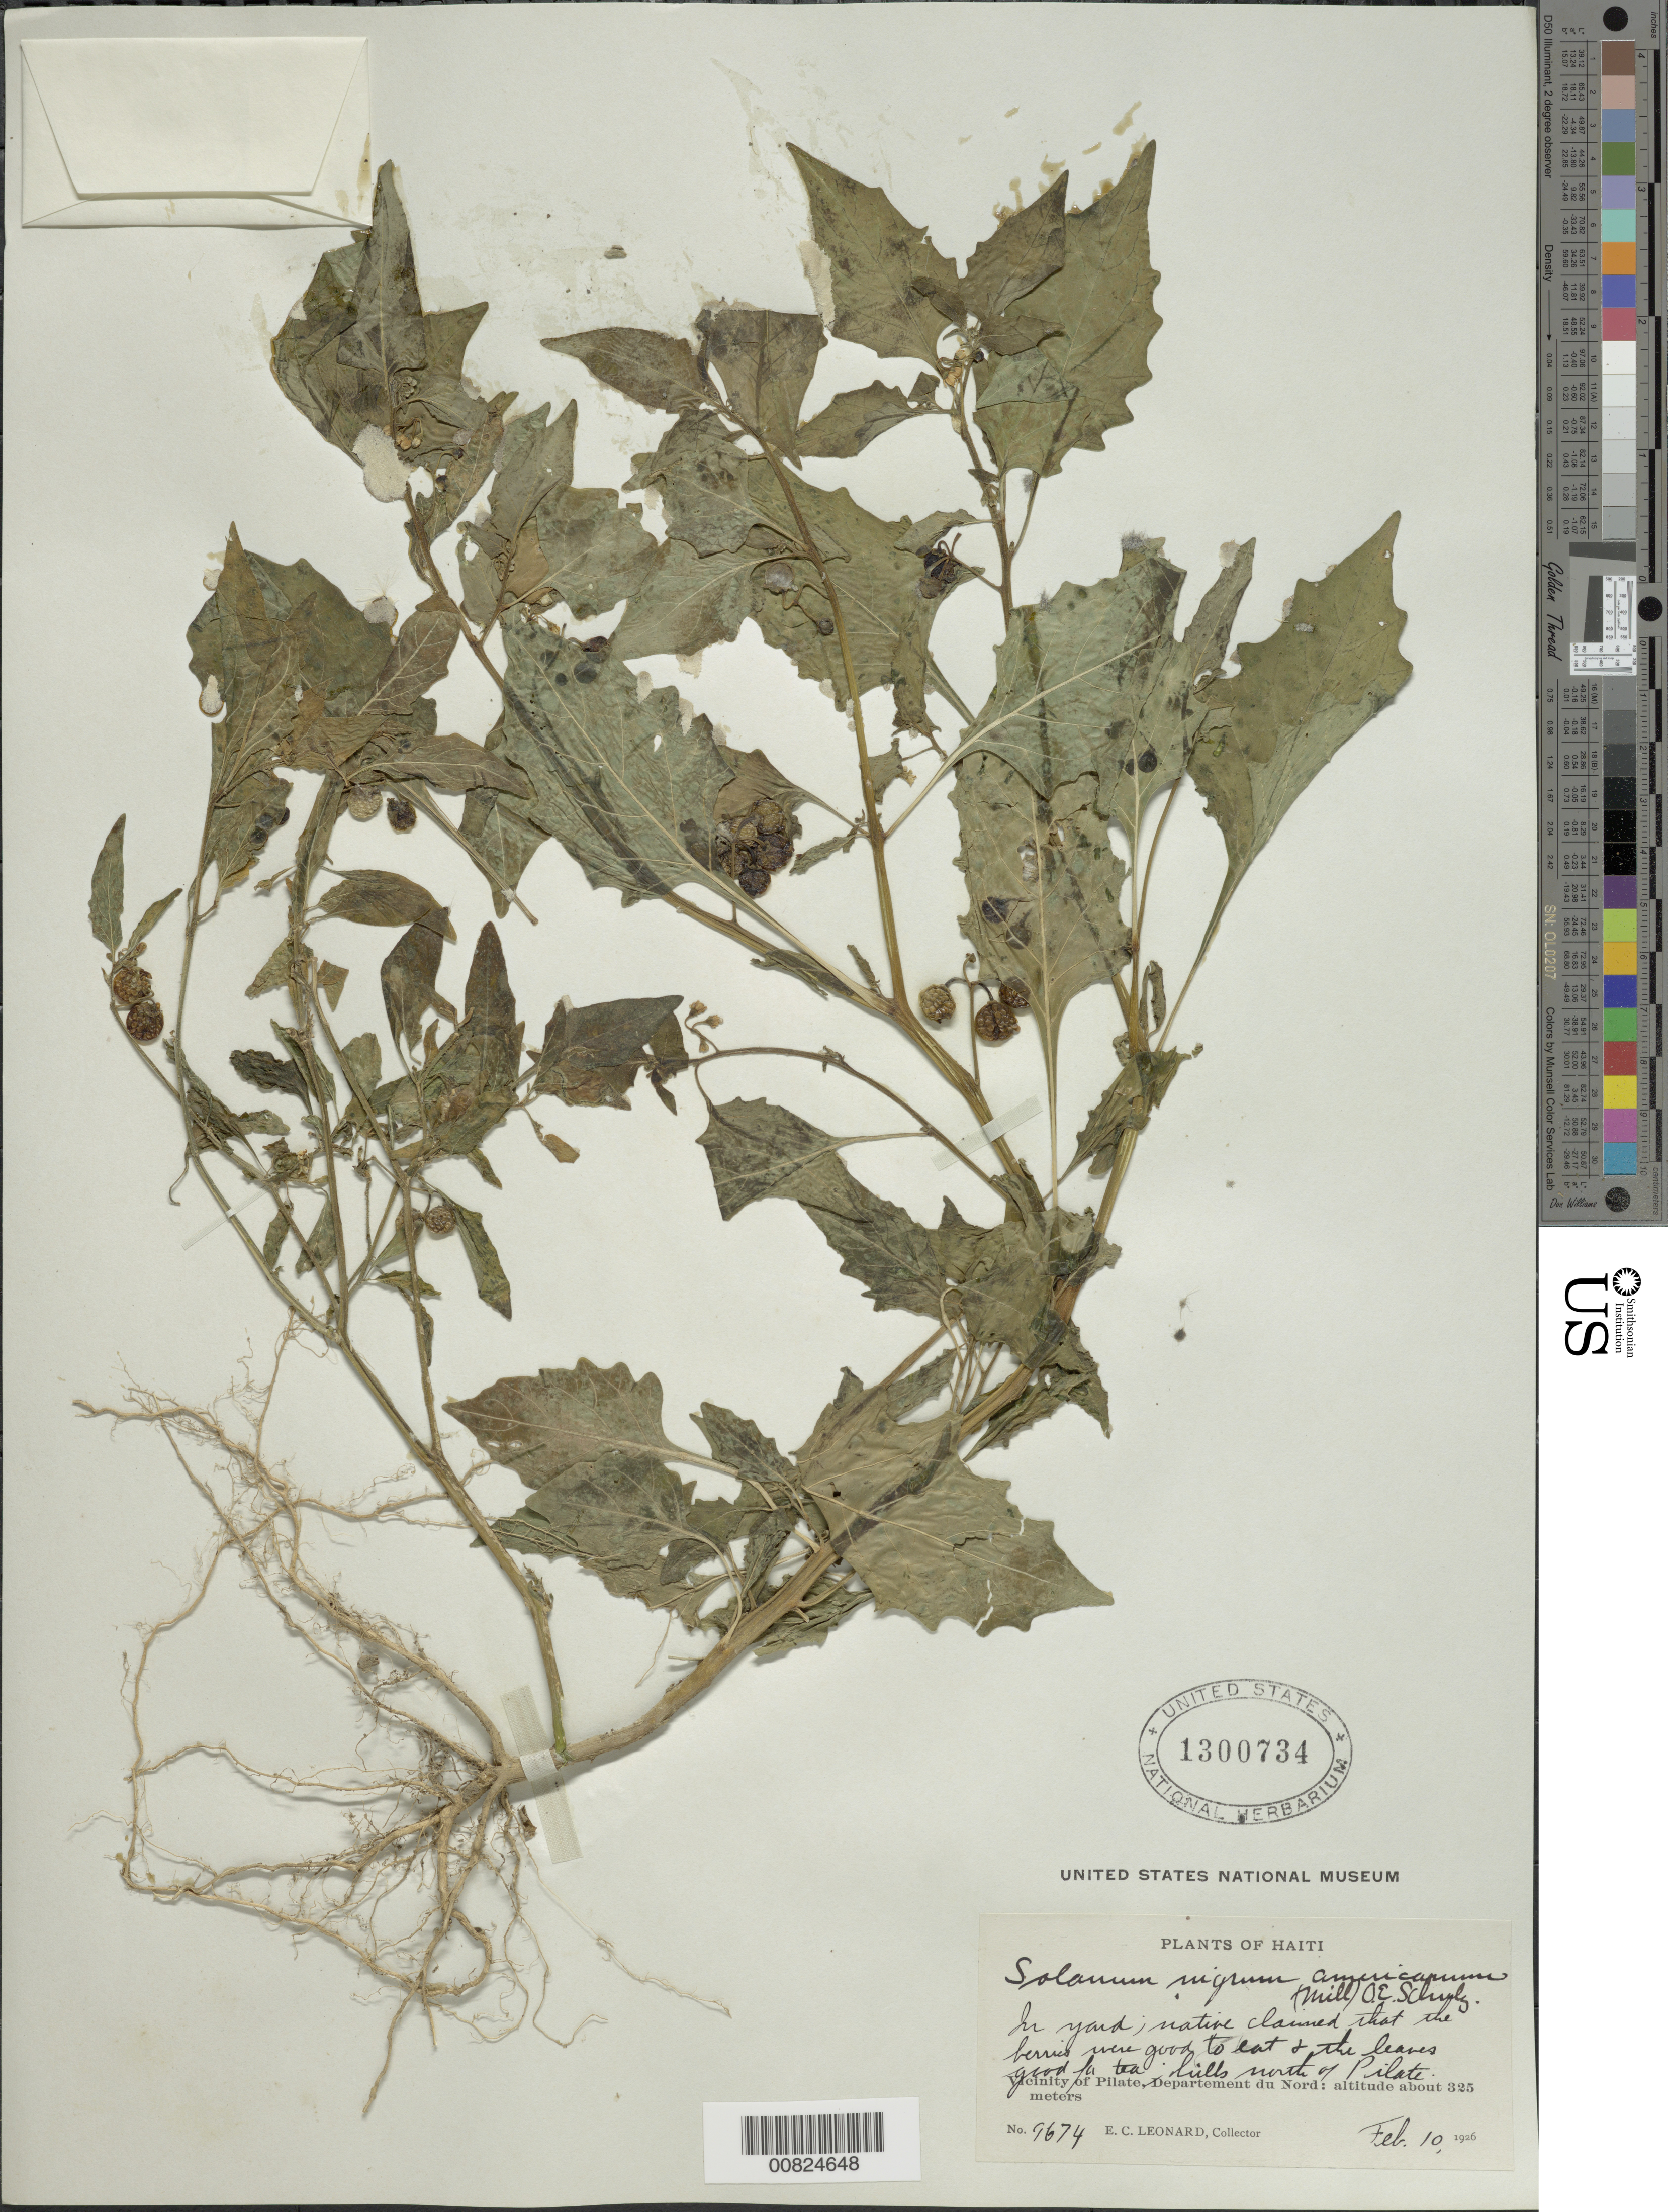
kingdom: Plantae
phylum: Tracheophyta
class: Magnoliopsida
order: Solanales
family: Solanaceae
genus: Solanum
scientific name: Solanum nigrum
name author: L.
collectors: E. C. Leonard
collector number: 9674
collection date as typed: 10 Feb 1926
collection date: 1926-02-10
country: Haiti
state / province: Nord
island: Hispaniola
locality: Vicinity of Pilate, hills N of city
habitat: In yard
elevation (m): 325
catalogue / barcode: US 1300734